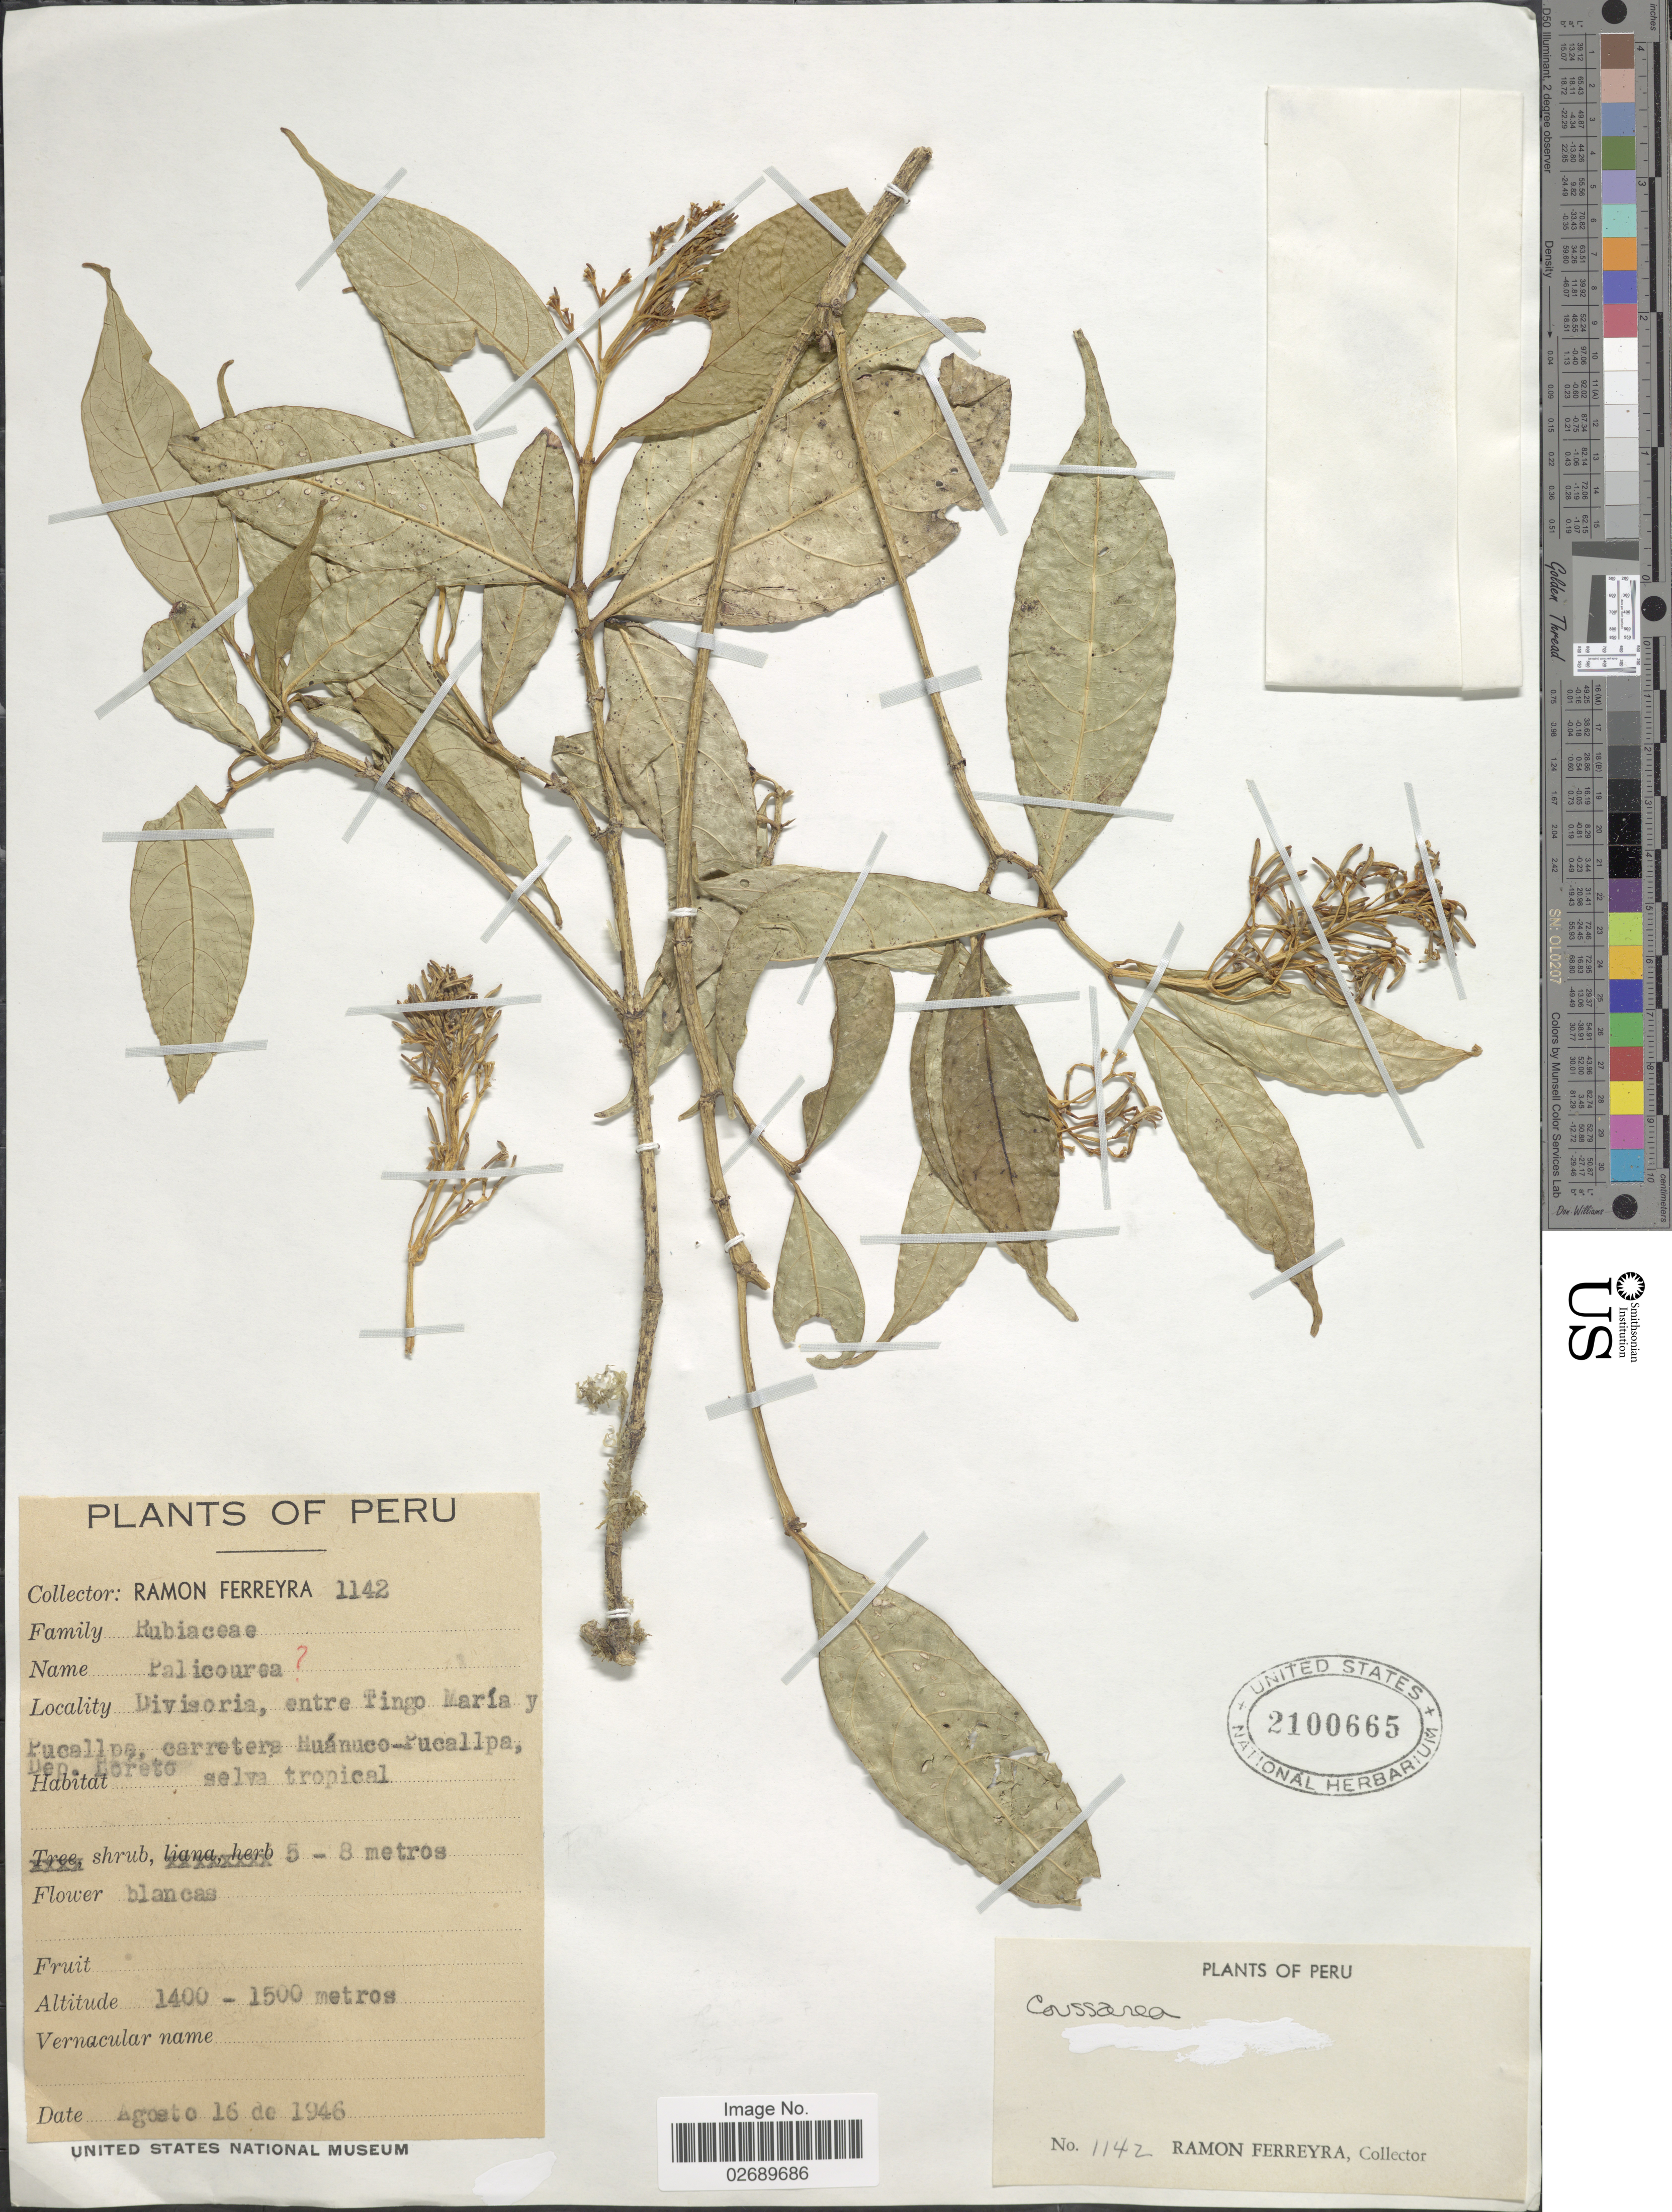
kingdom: Plantae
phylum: Tracheophyta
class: Magnoliopsida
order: Gentianales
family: Rubiaceae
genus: Coussarea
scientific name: Coussarea sp.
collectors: R. A. Ferreyra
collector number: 1142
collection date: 1946-08-16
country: Peru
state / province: Loreto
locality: Divisoria, entre Tingo Maria y Pucallpa, carretera Huanuco-Pucallpa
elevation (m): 1400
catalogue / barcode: US 2100665